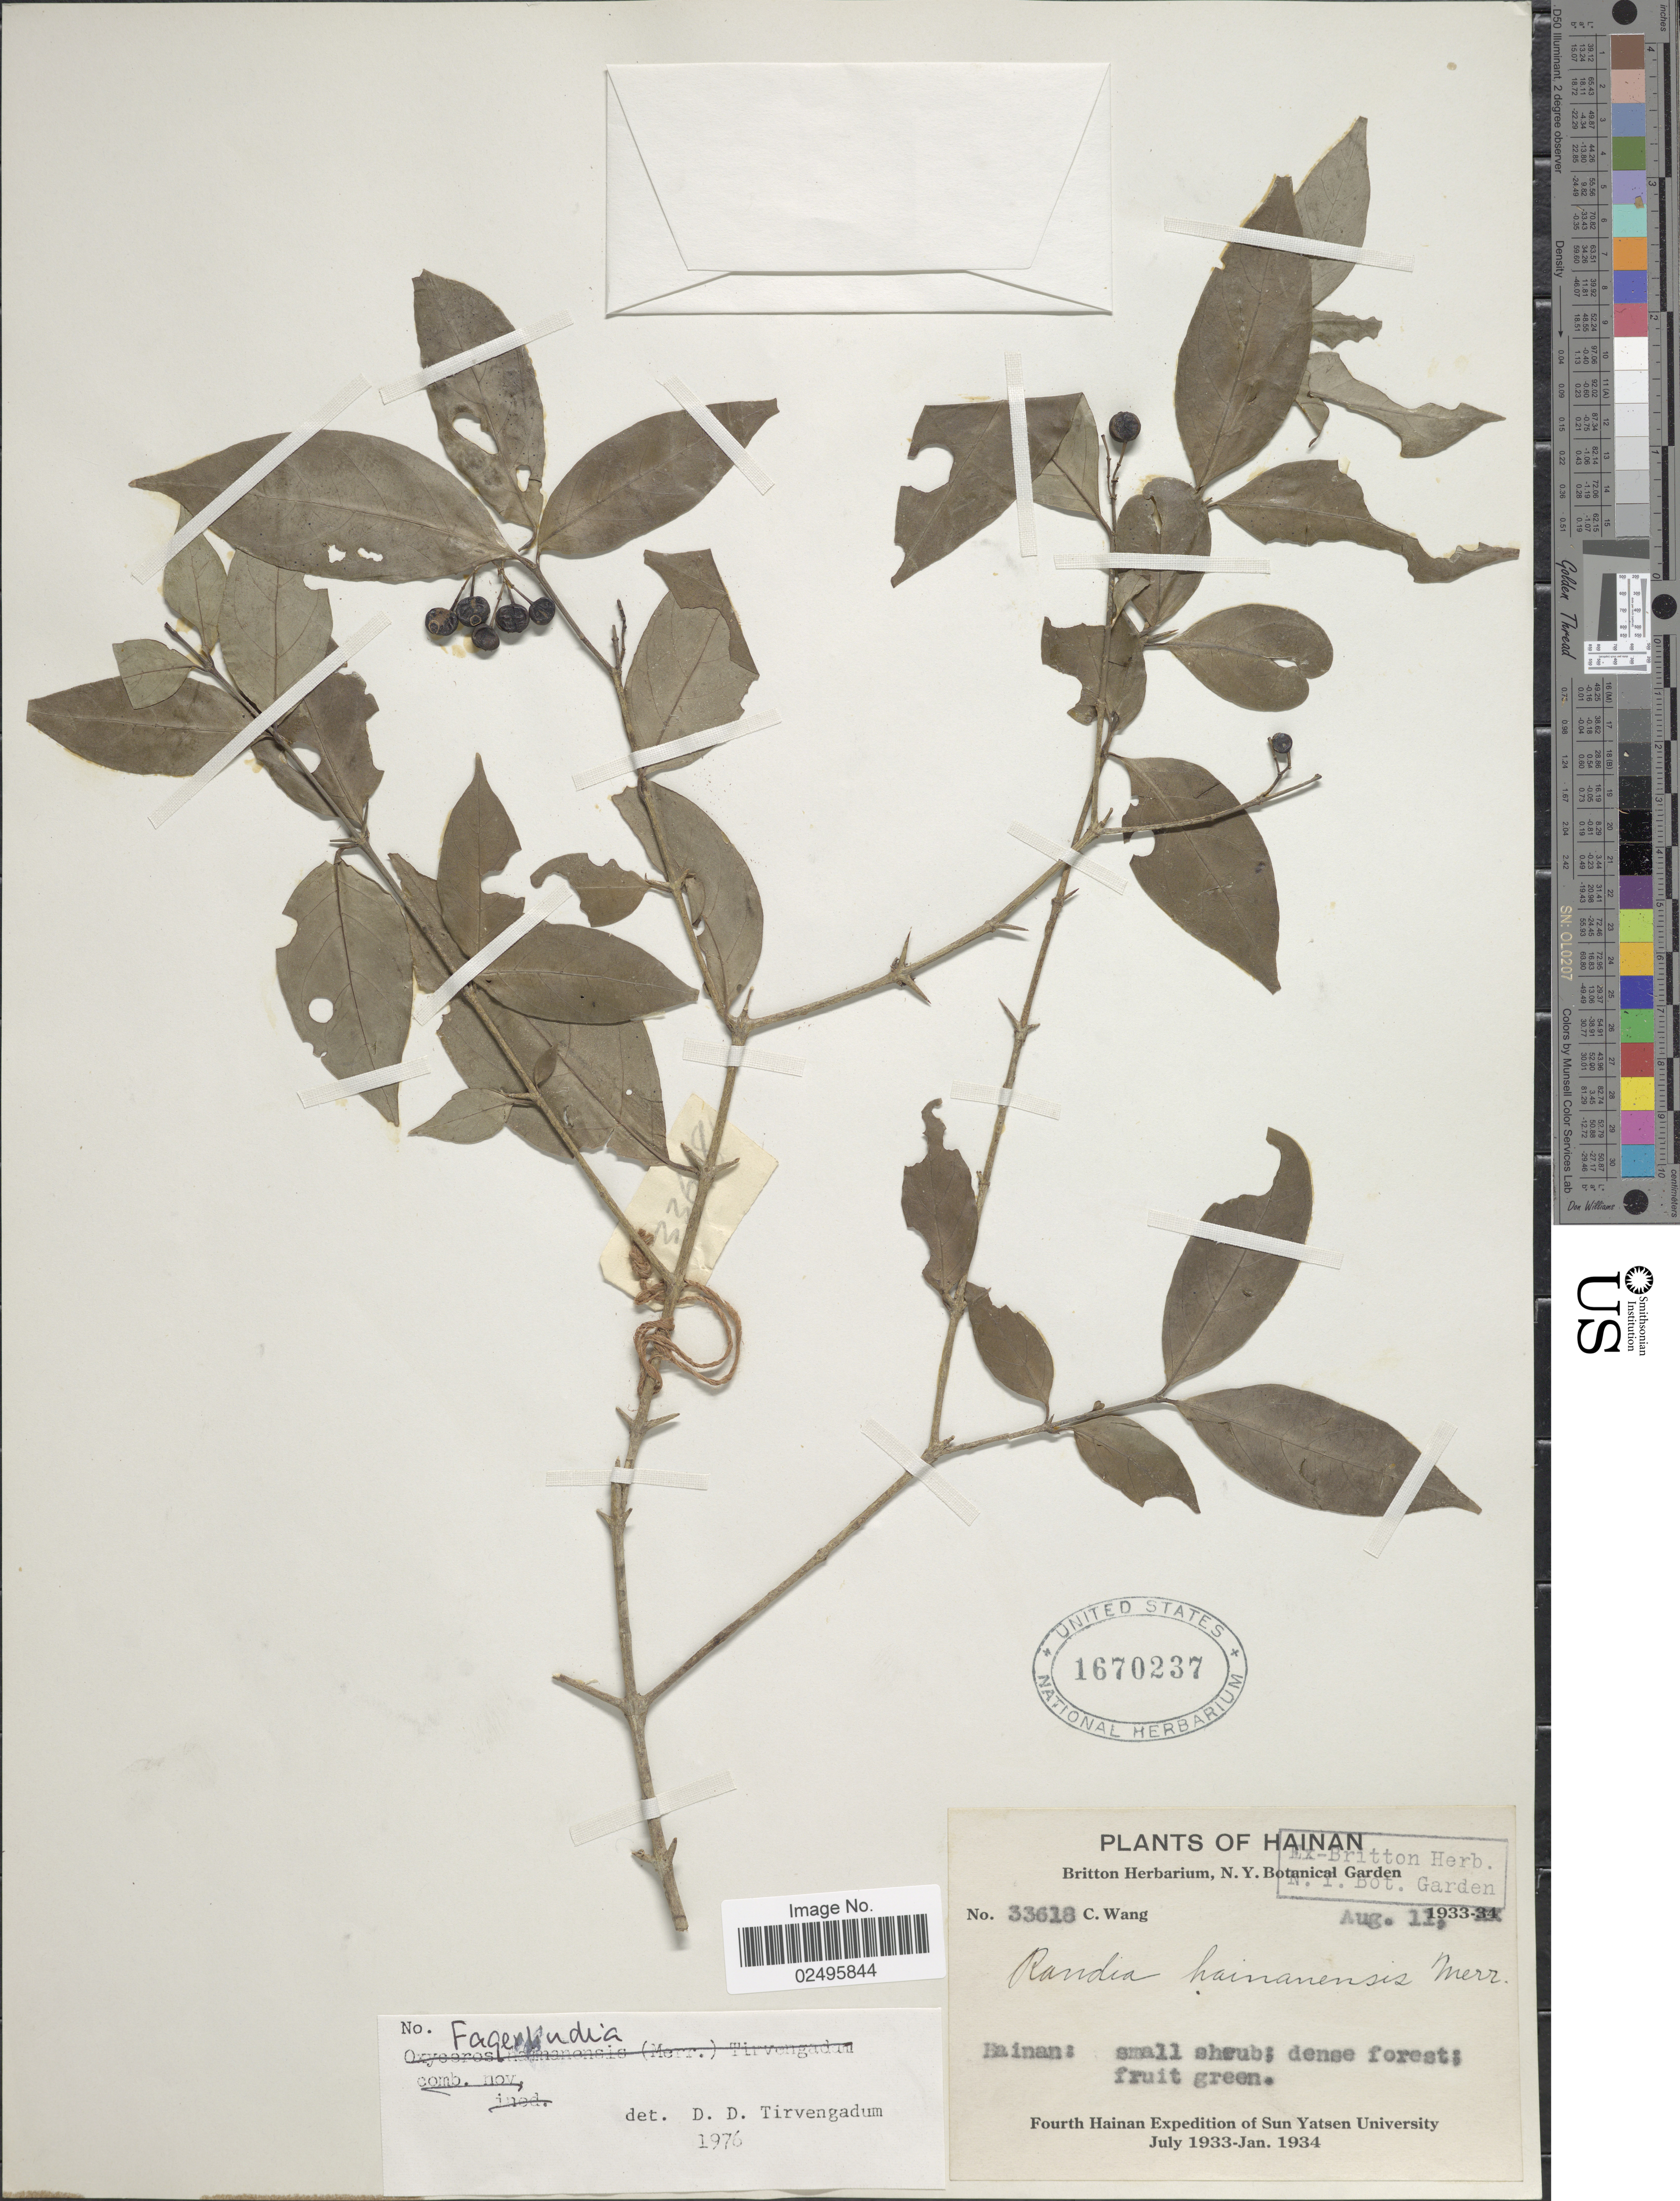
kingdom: Plantae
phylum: Tracheophyta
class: Magnoliopsida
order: Gentianales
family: Rubiaceae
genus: Fagerlindia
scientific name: Fagerlindia sp.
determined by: Tirvengadum, D. D.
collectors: C. Wang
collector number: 33618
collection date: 1933-08-11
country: China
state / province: Hainan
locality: Hainan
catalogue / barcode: US 1670237